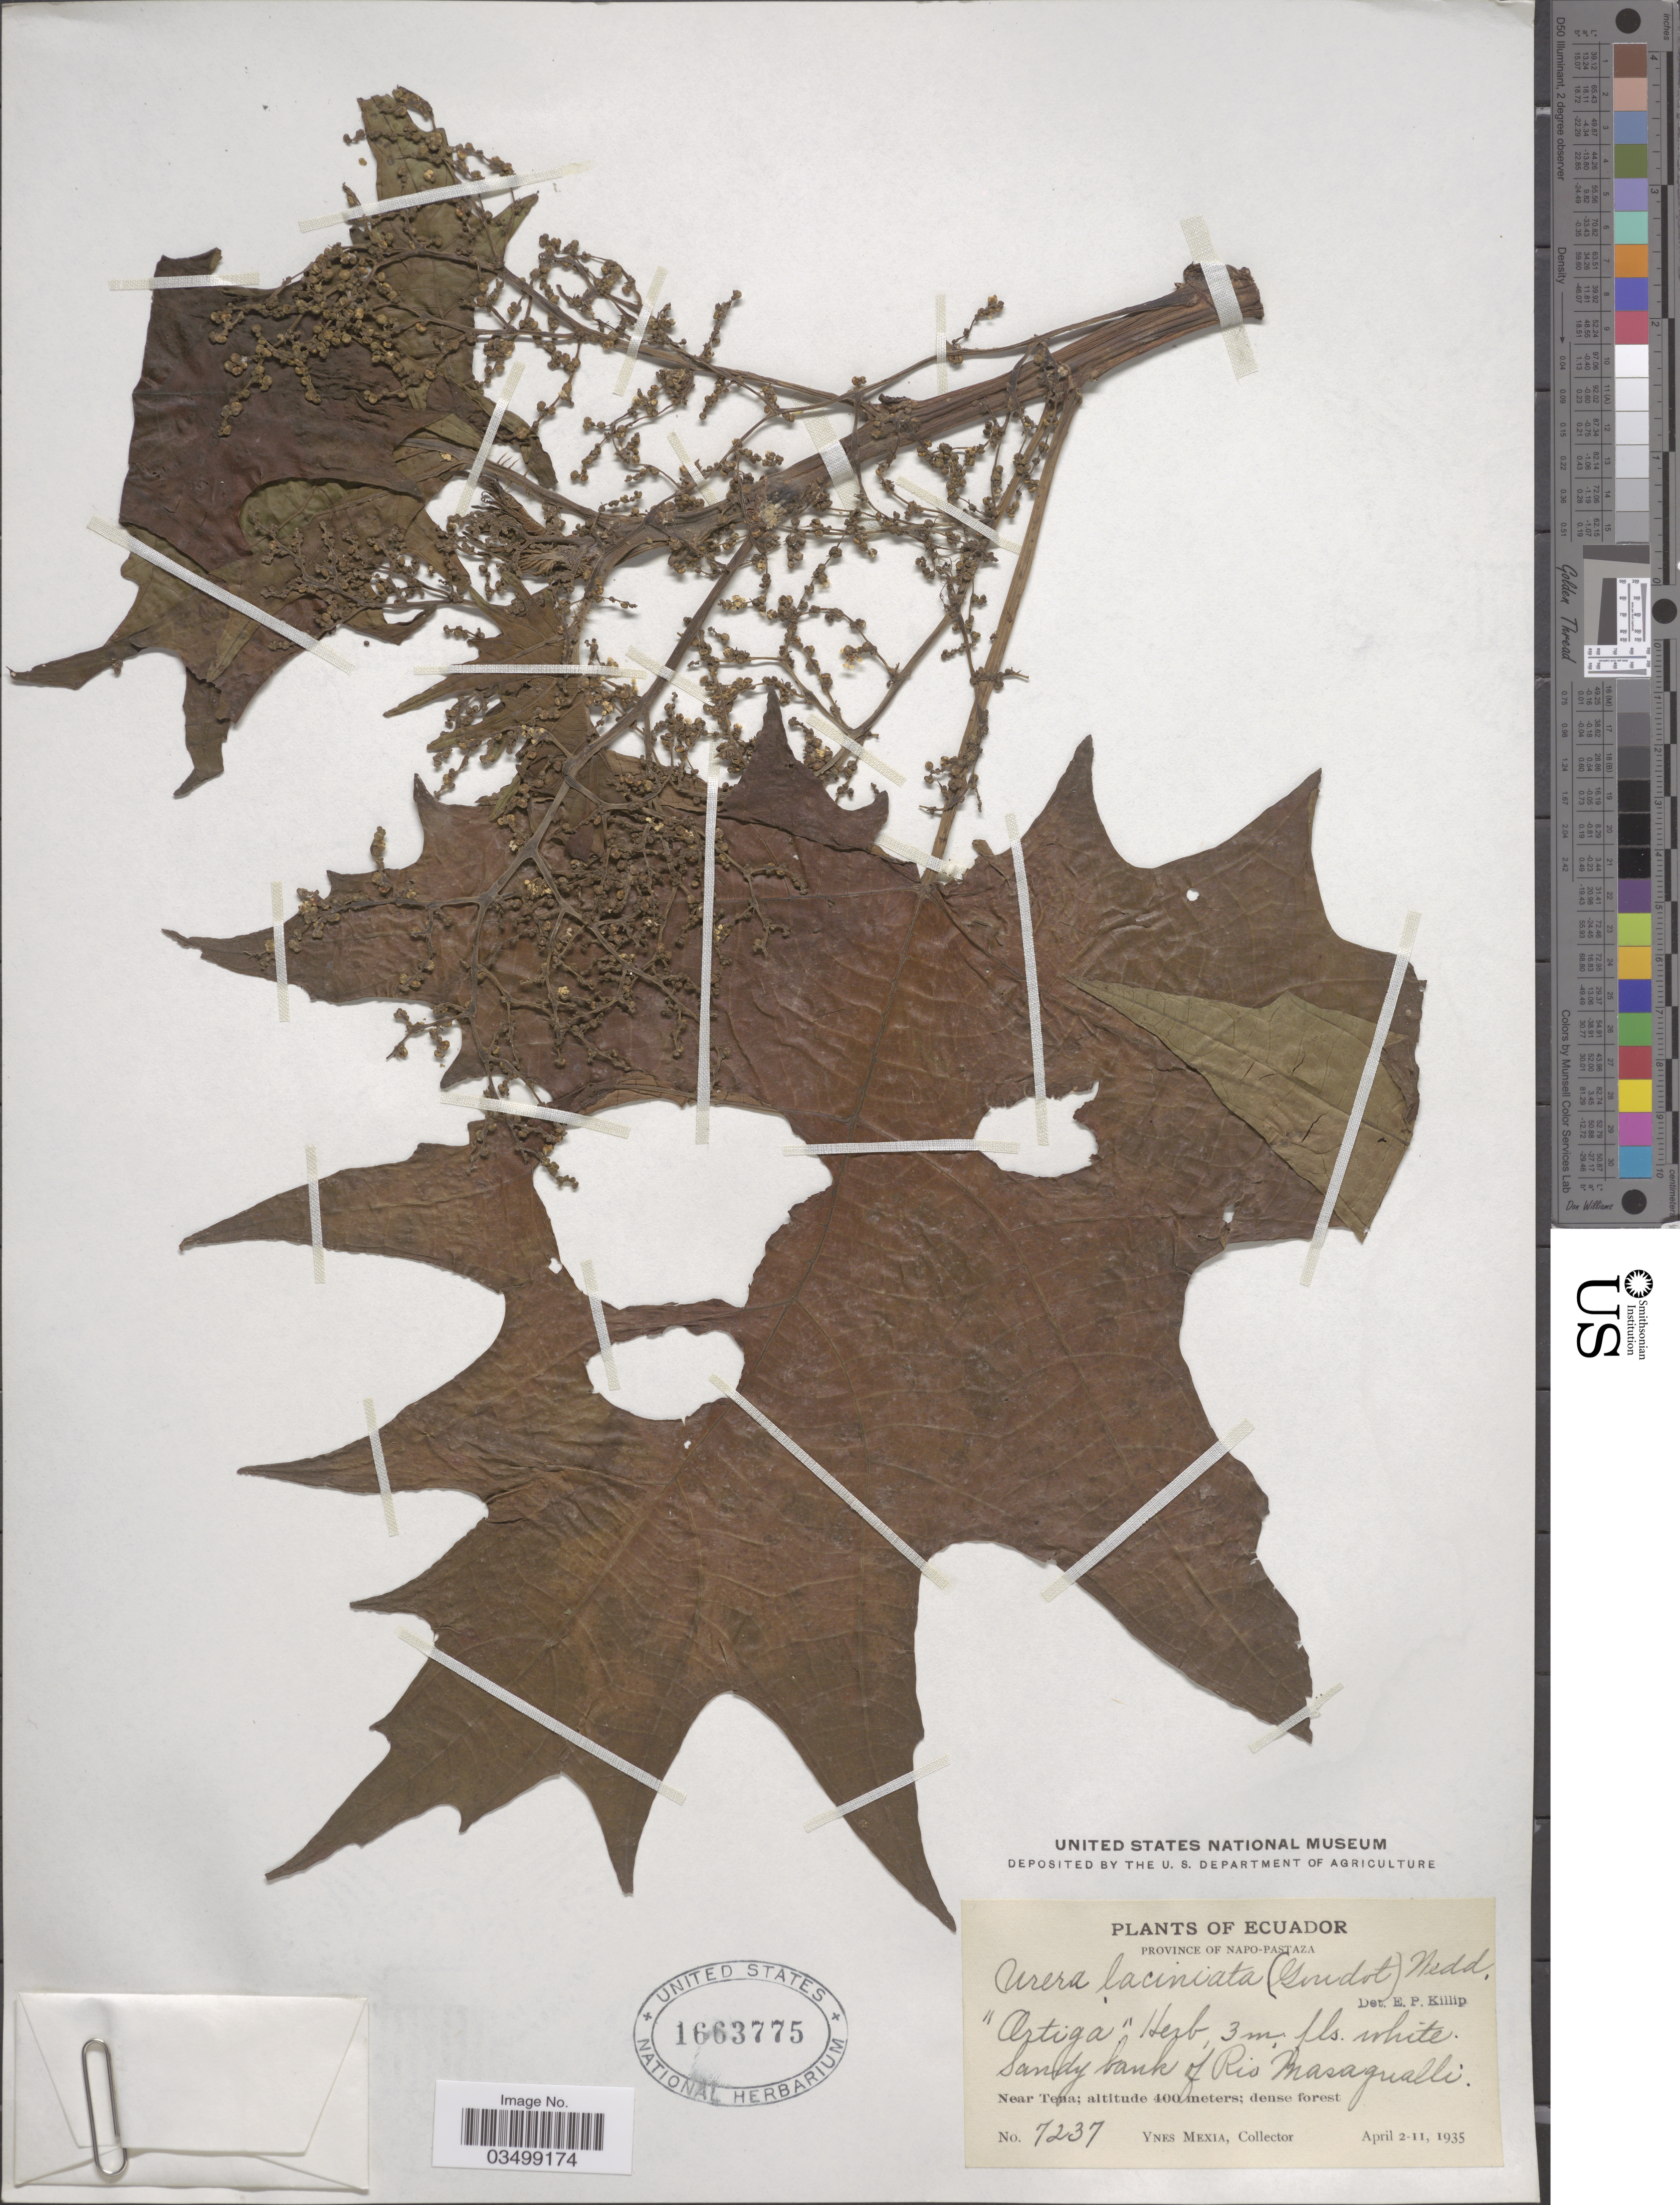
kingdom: Plantae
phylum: Tracheophyta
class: Magnoliopsida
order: Rosales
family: Urticaceae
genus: Urera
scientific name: Urera laciniata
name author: (Gaudich.) Wedd.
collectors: Y. Mexia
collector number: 7237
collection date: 1935-04-02/1935-04-11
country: Ecuador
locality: Province of Napo-Pastaza. Sandy bank of Rio Masagualli. Near Tena.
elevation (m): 400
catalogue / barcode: US 1663775